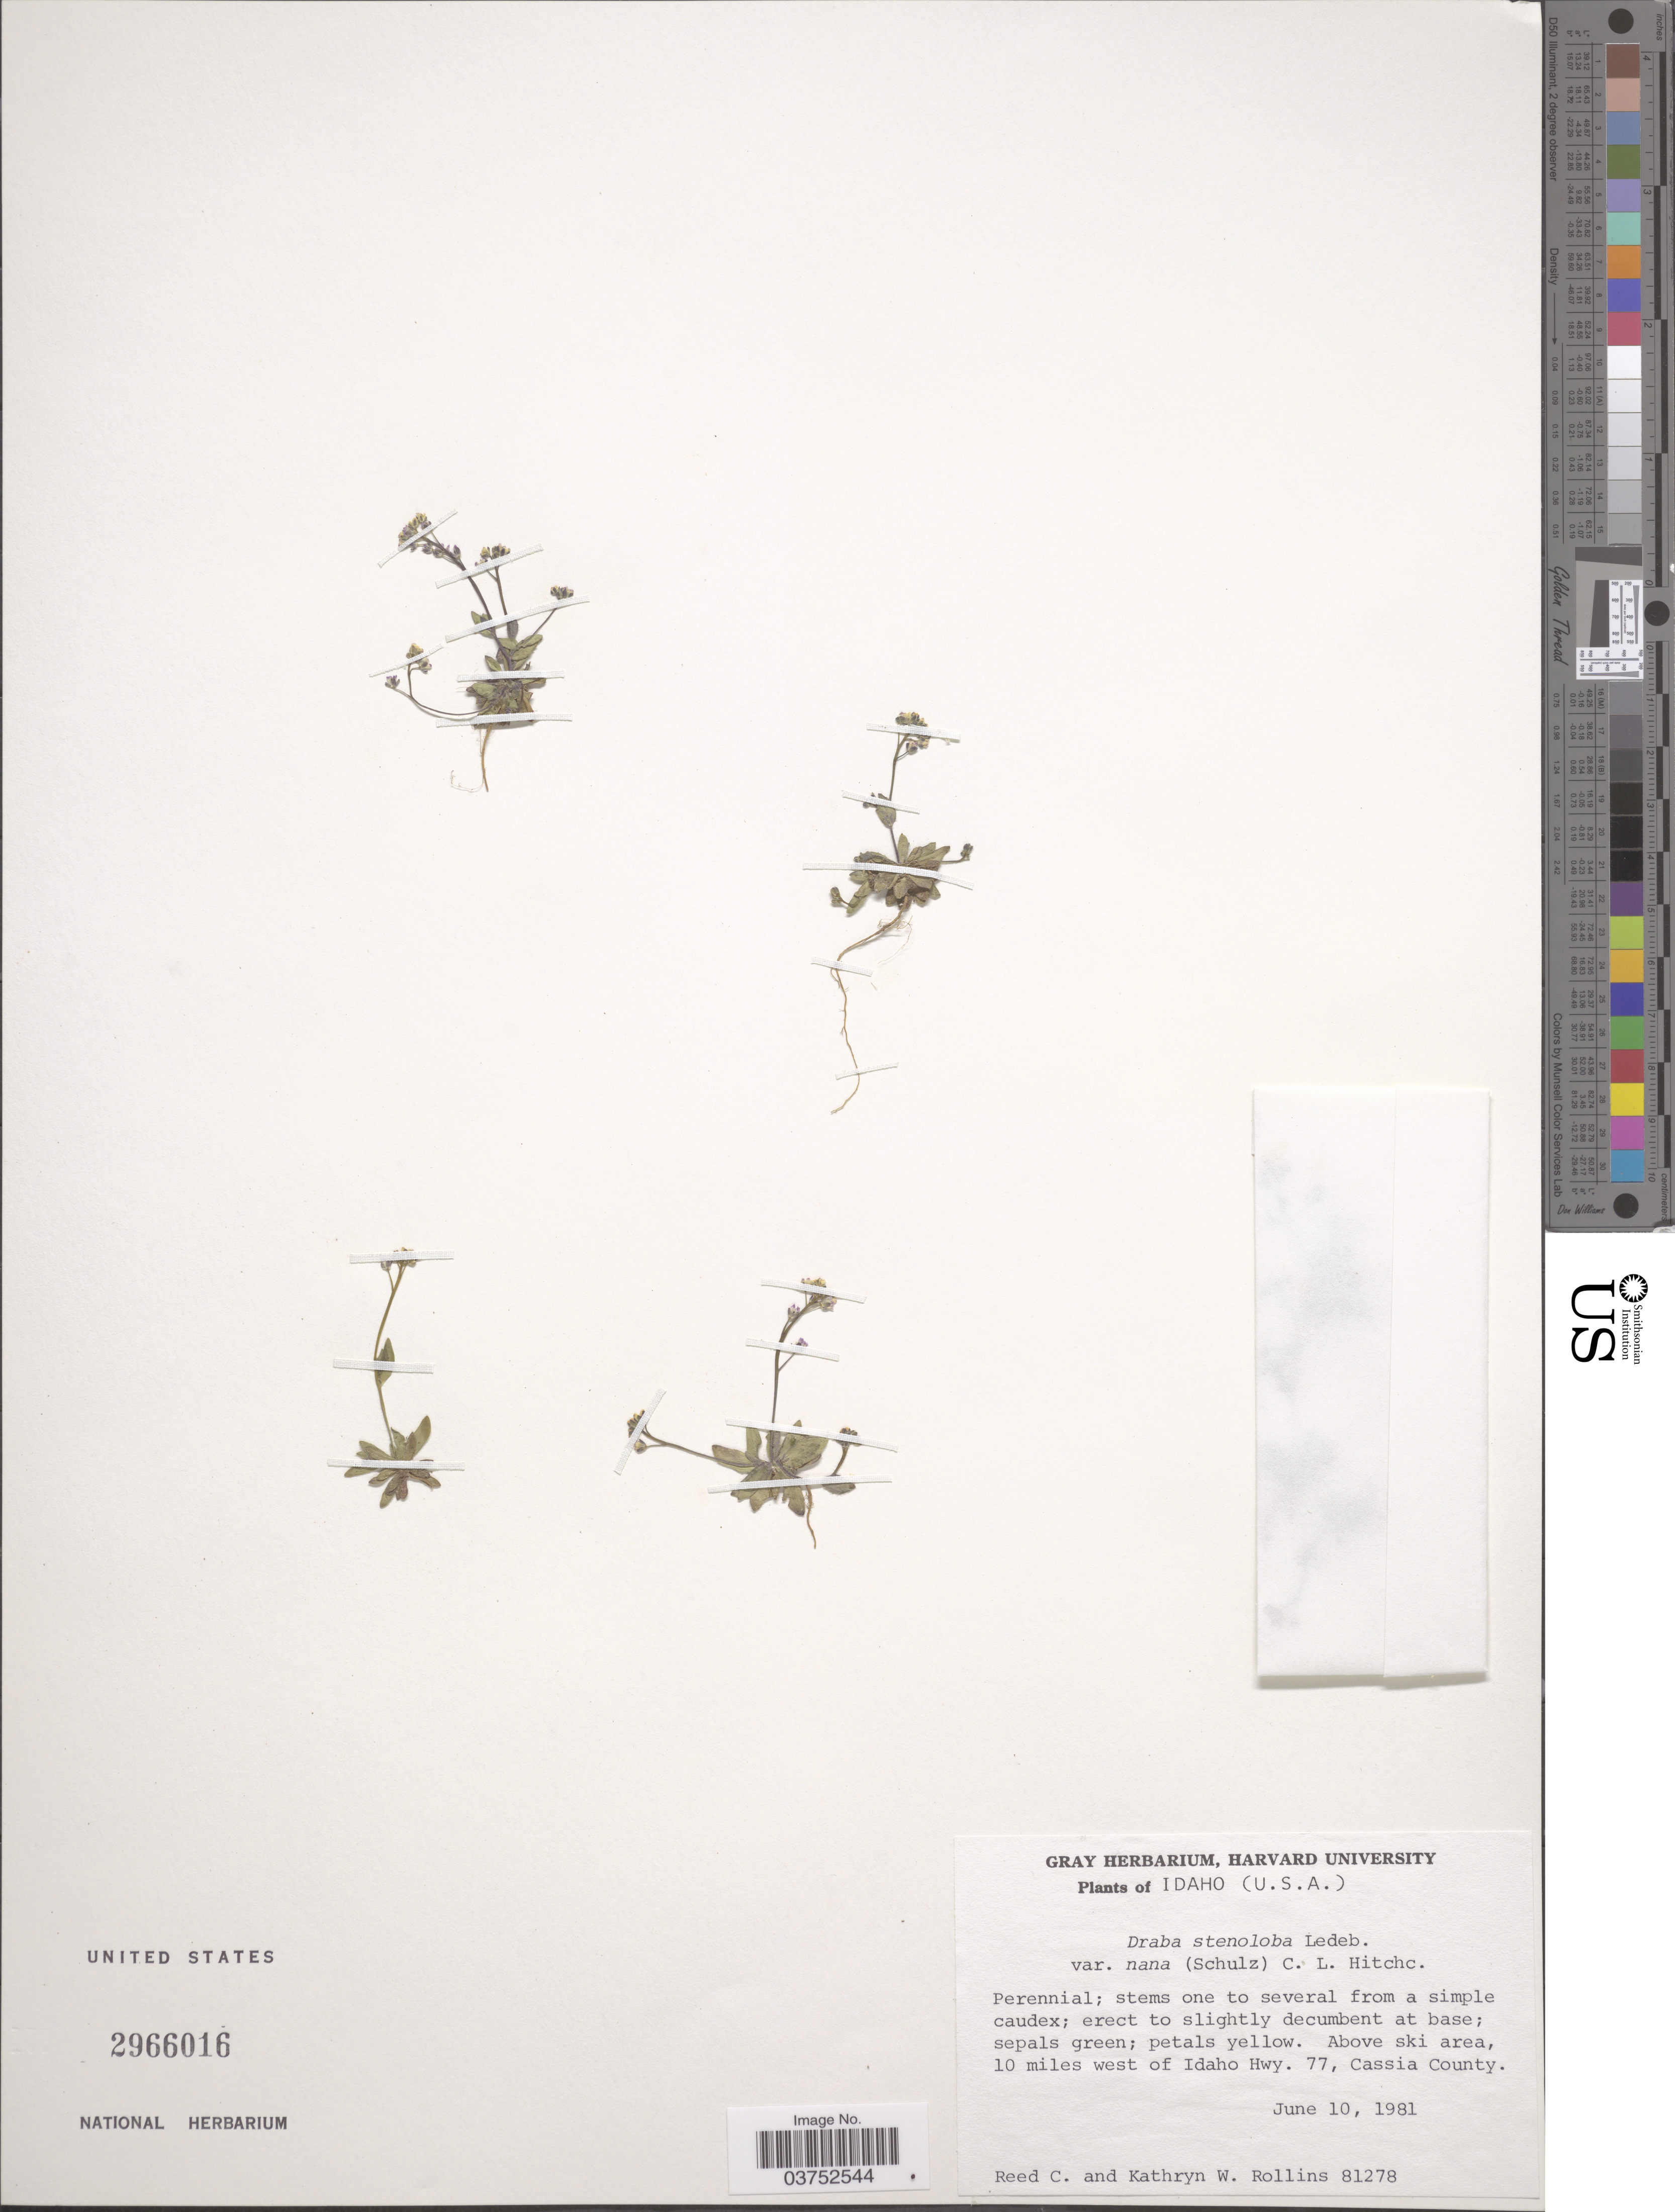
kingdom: Plantae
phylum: Tracheophyta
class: Magnoliopsida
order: Brassicales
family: Brassicaceae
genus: Draba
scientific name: Draba stenoloba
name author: Ledeb.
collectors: R. C. Rollins & K. W. Rollins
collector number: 81278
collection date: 1981-06-10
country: United States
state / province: Idaho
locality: Above ski area, 10 miles west of Idaho Hwy. 77, Cassia County.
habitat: above ski area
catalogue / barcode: US 2966016